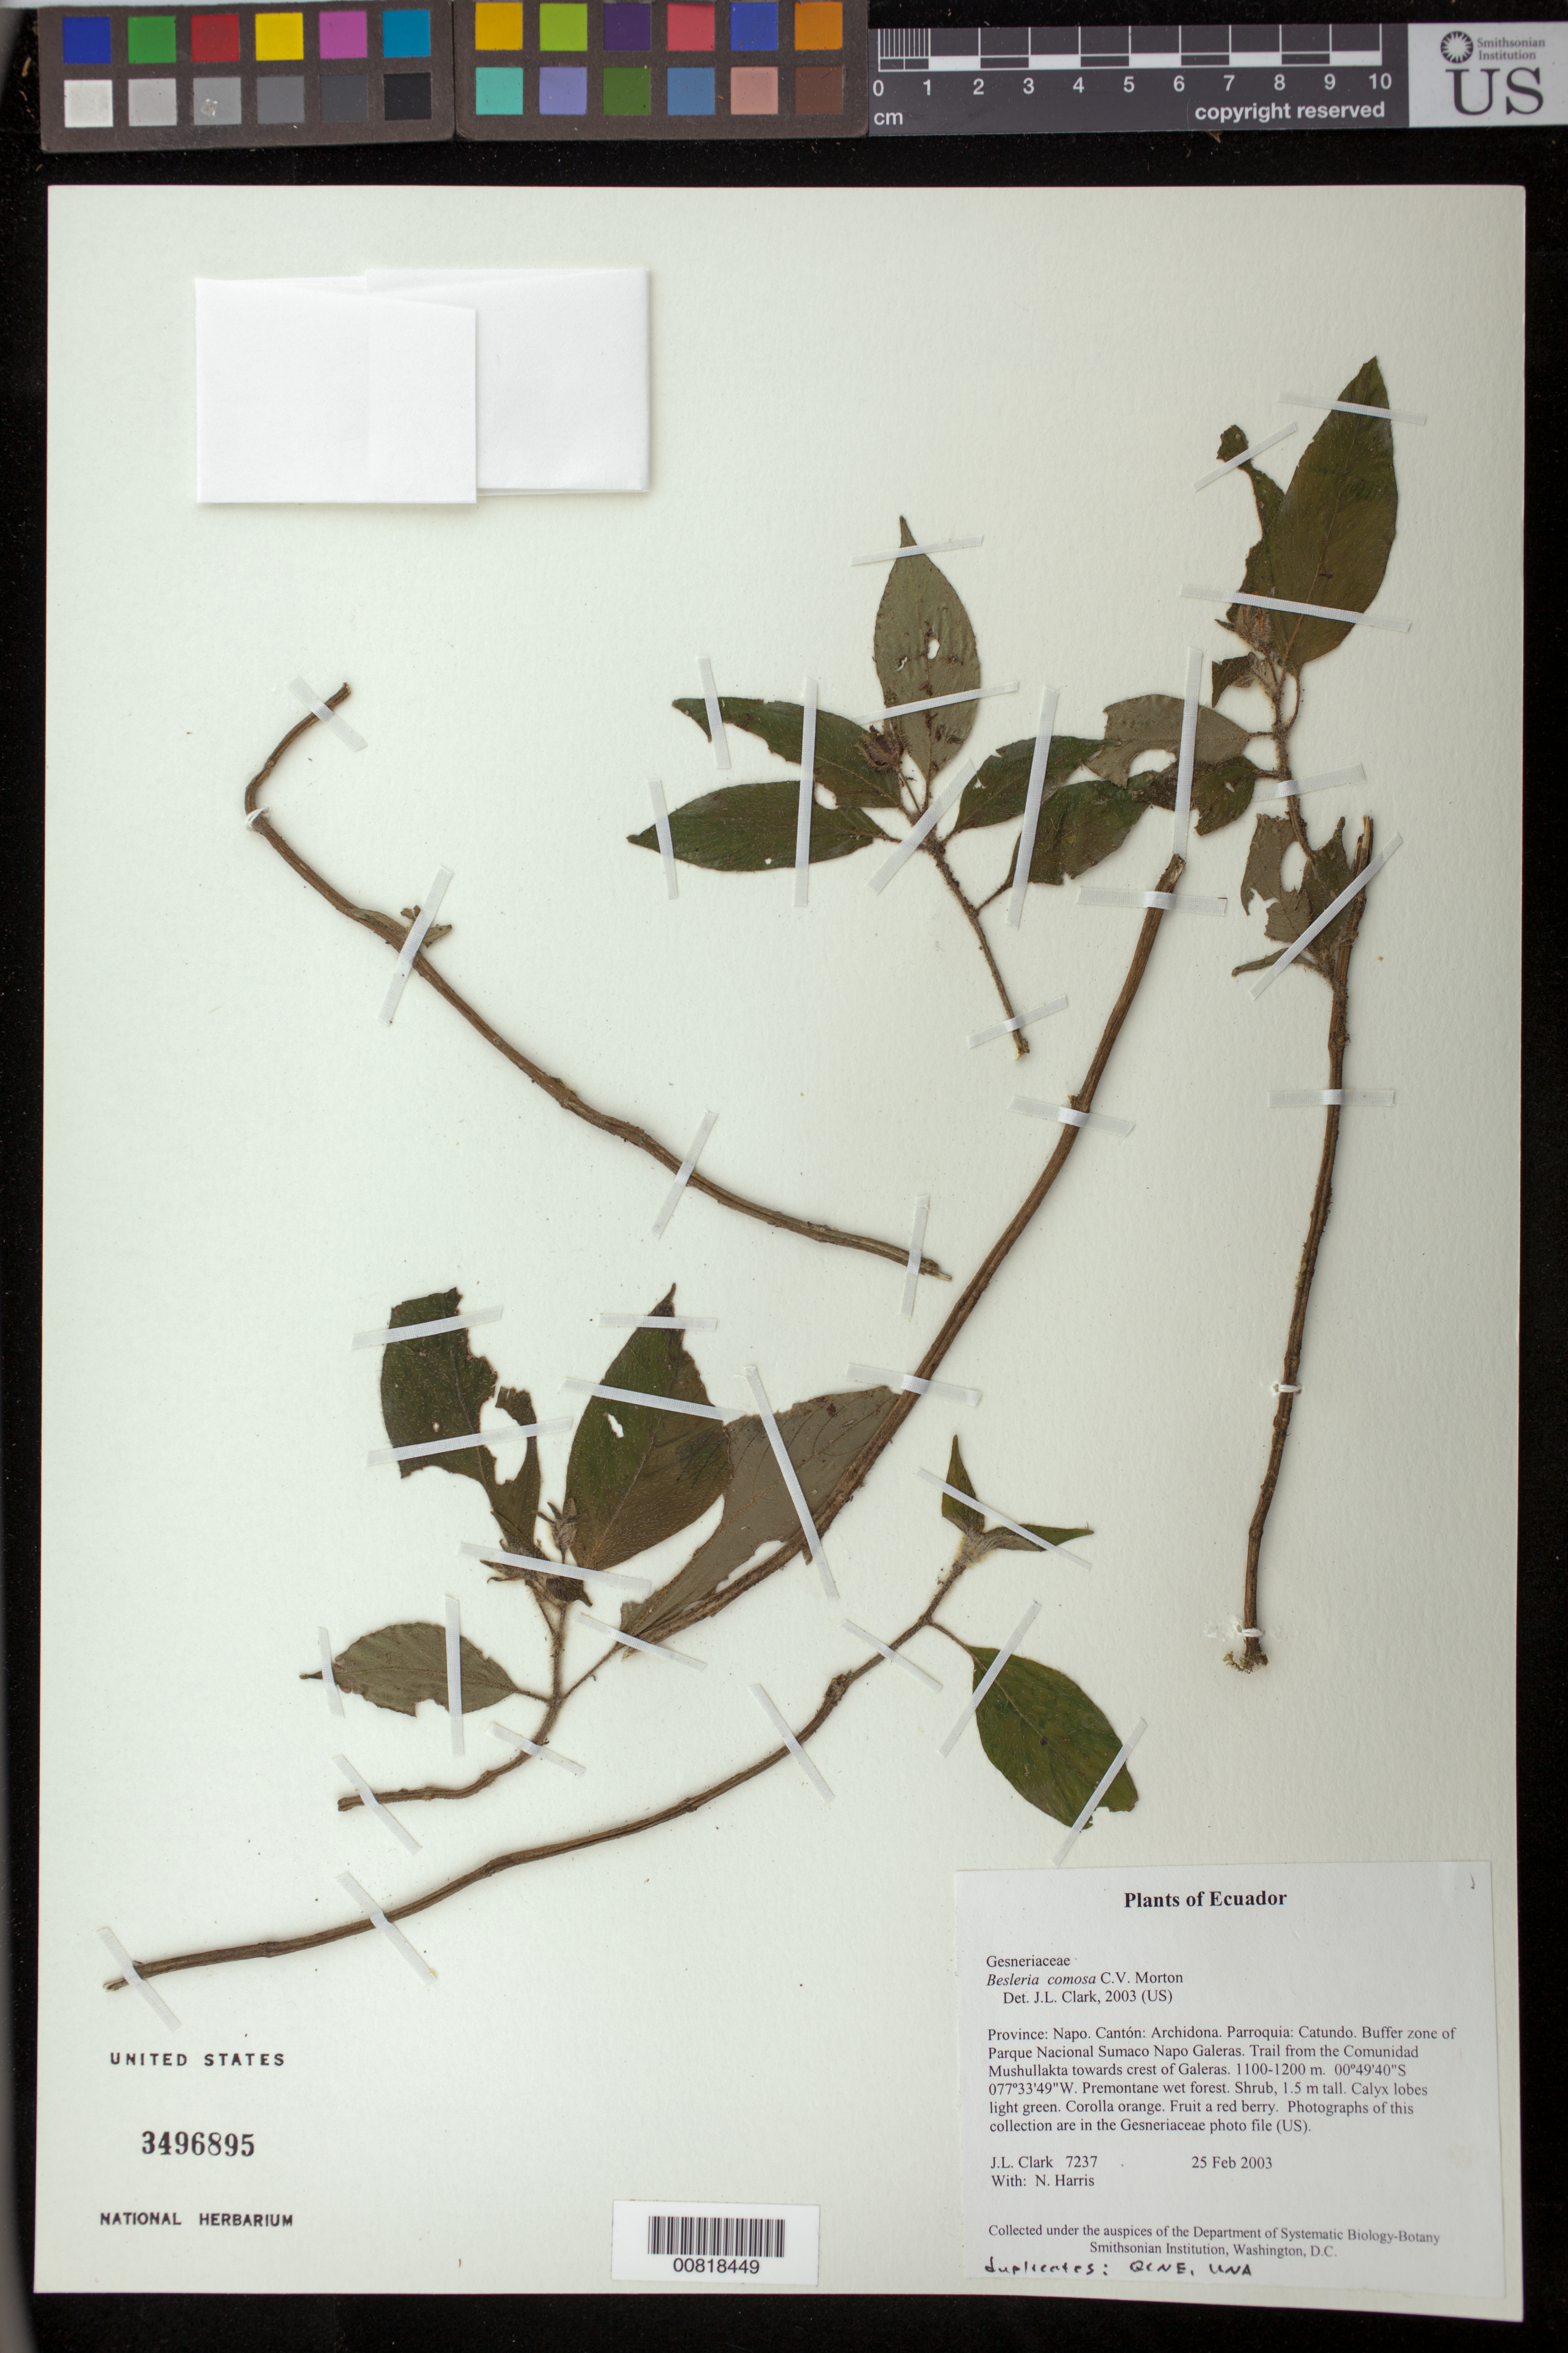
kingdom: Plantae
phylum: Tracheophyta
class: Magnoliopsida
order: Lamiales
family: Gesneriaceae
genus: Besleria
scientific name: Besleria comosa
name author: C.V. Morton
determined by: Clark, J. L., (SEL), The Marie Selby Botanical Garden (UNITED STATES)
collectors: J. L. Clark & N. Harris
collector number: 7237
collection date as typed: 25 Feb 2003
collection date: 2003-02-25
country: Ecuador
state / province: Napo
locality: Archidona. Parroquia: Catundo. Buffer zone of Parque Nacional Sumaco Napo Galeras. Trail from the Comunidad Mushullakta towards crest of Galeras.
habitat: Premontane wet forest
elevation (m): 1100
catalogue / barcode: US 3496895